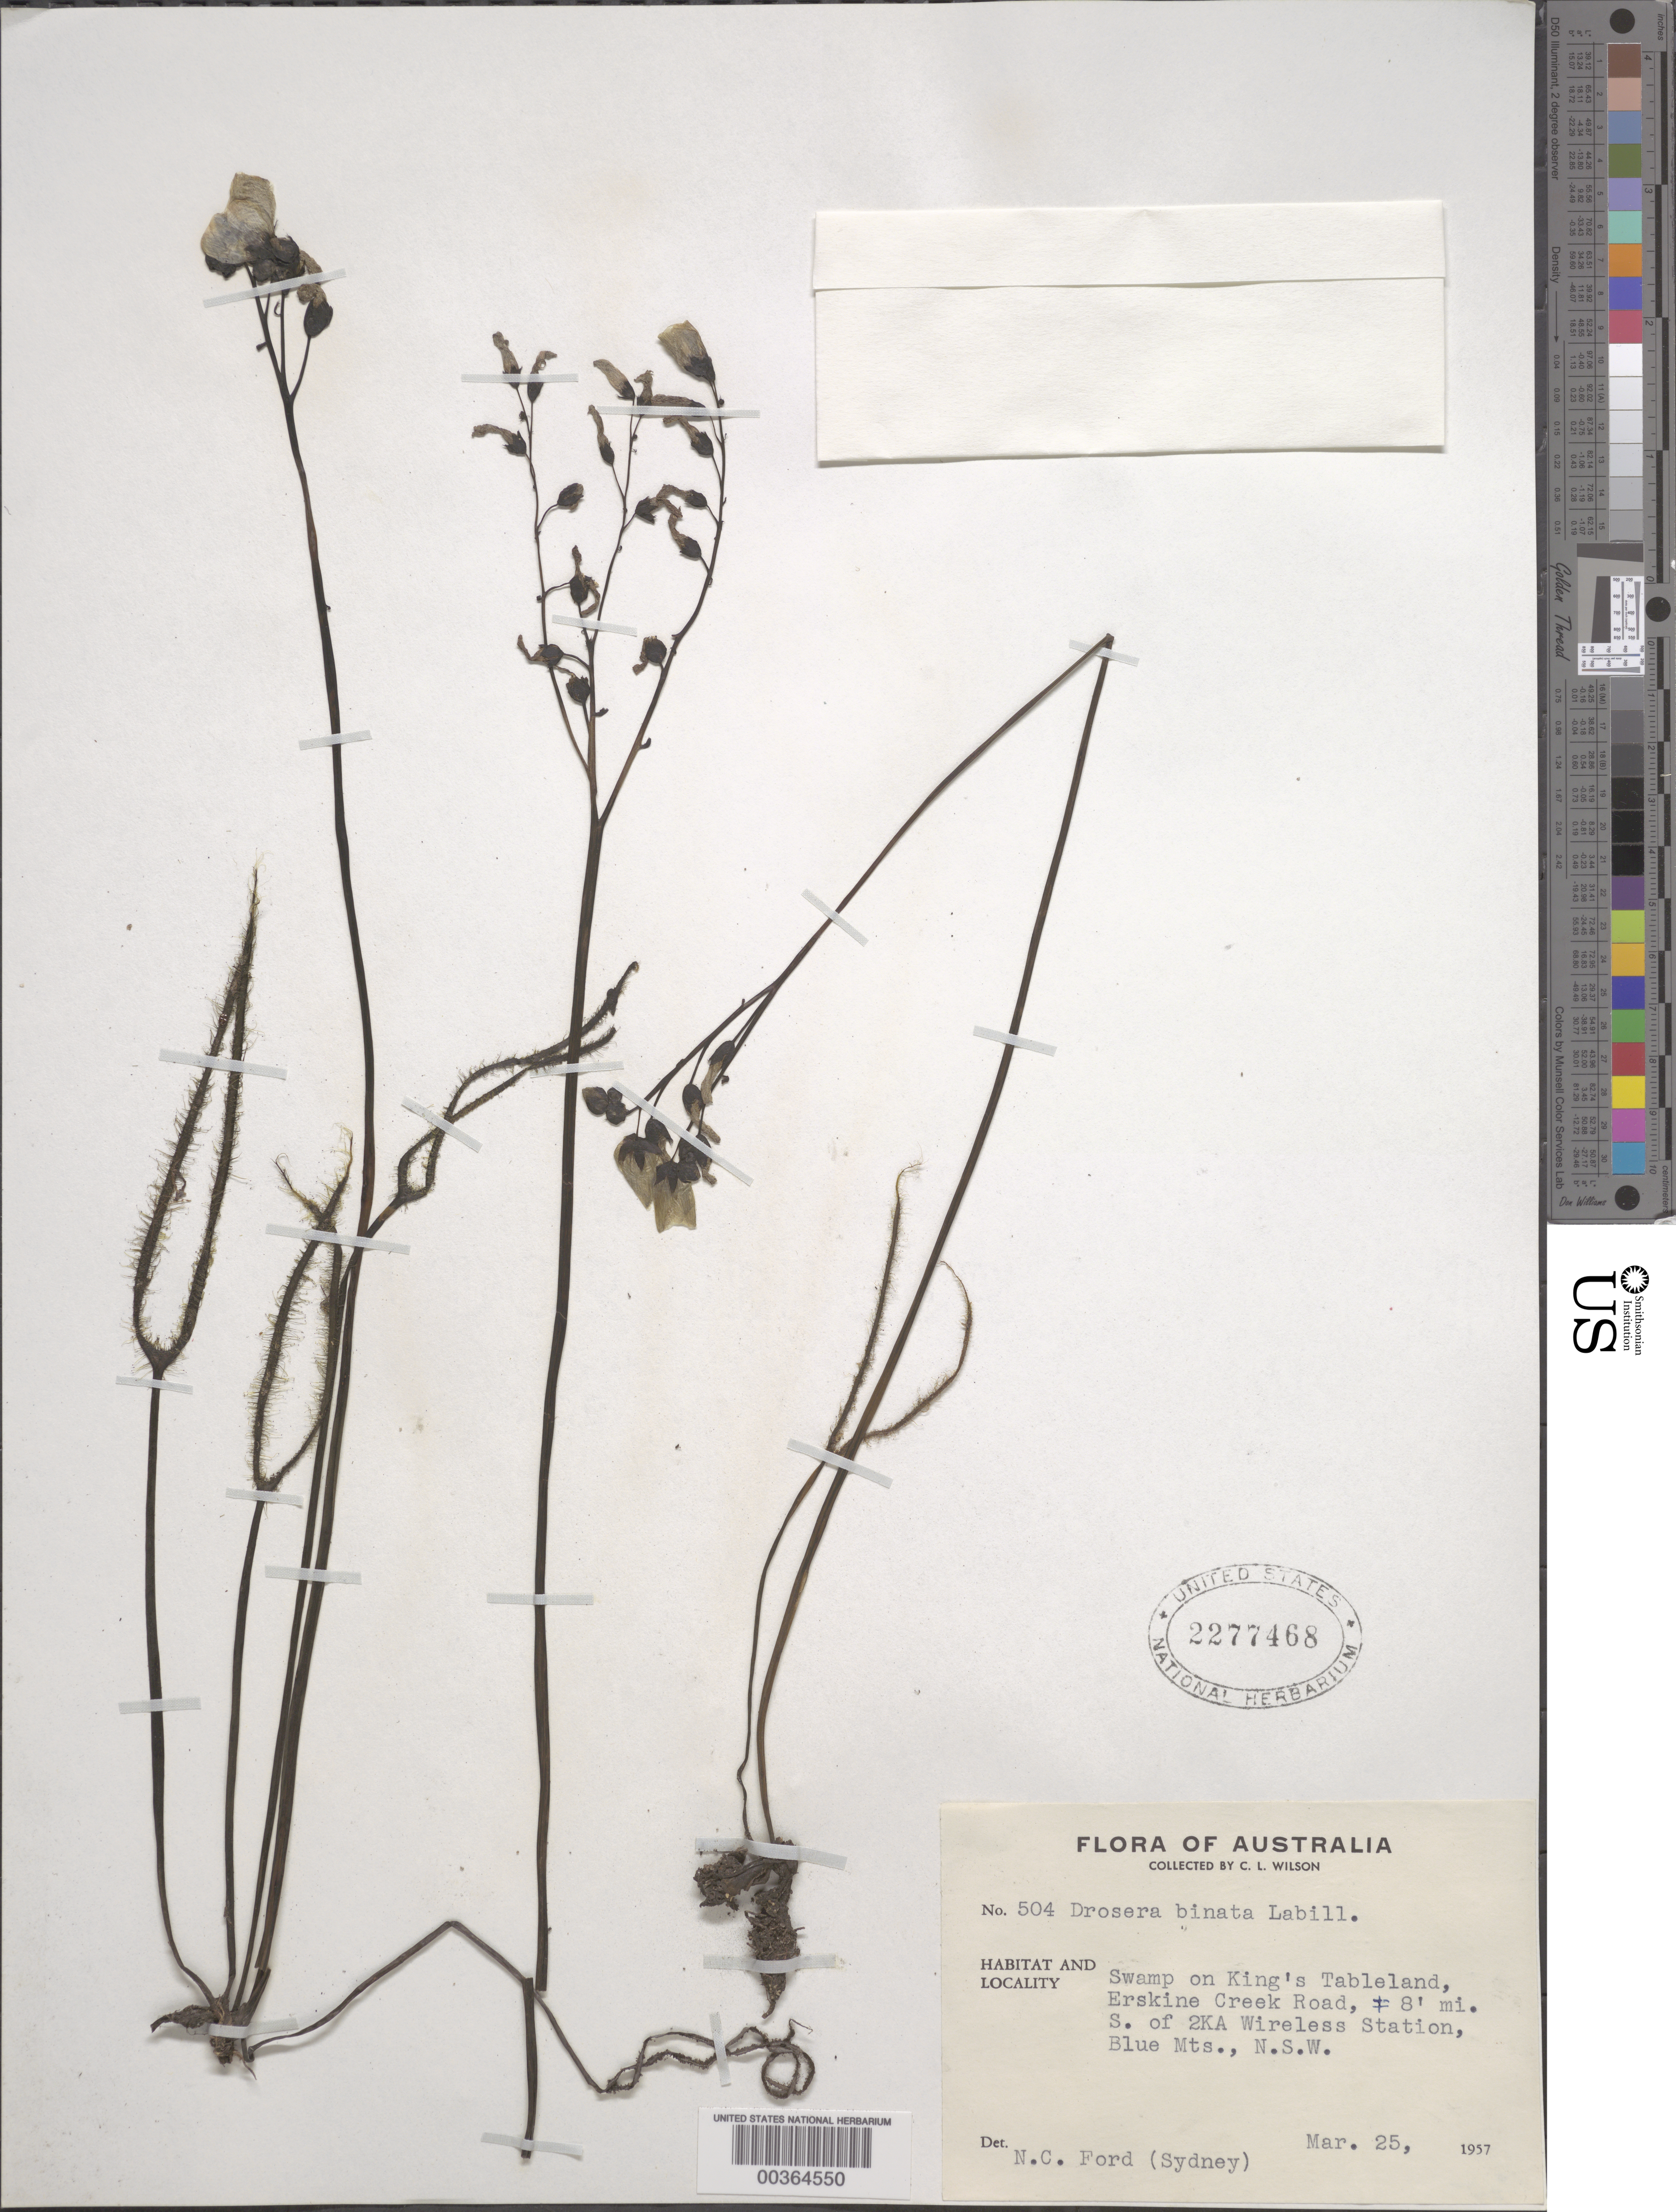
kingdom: Plantae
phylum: Tracheophyta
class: Magnoliopsida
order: Caryophyllales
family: Droseraceae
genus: Drosera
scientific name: Drosera binata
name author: Labill.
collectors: C. L. Wilson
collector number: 504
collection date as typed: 25 Mar 1957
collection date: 1957-03-25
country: Australia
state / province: New South Wales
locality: King's tableland, erskine creek road, blue mtns.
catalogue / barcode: US 2277468